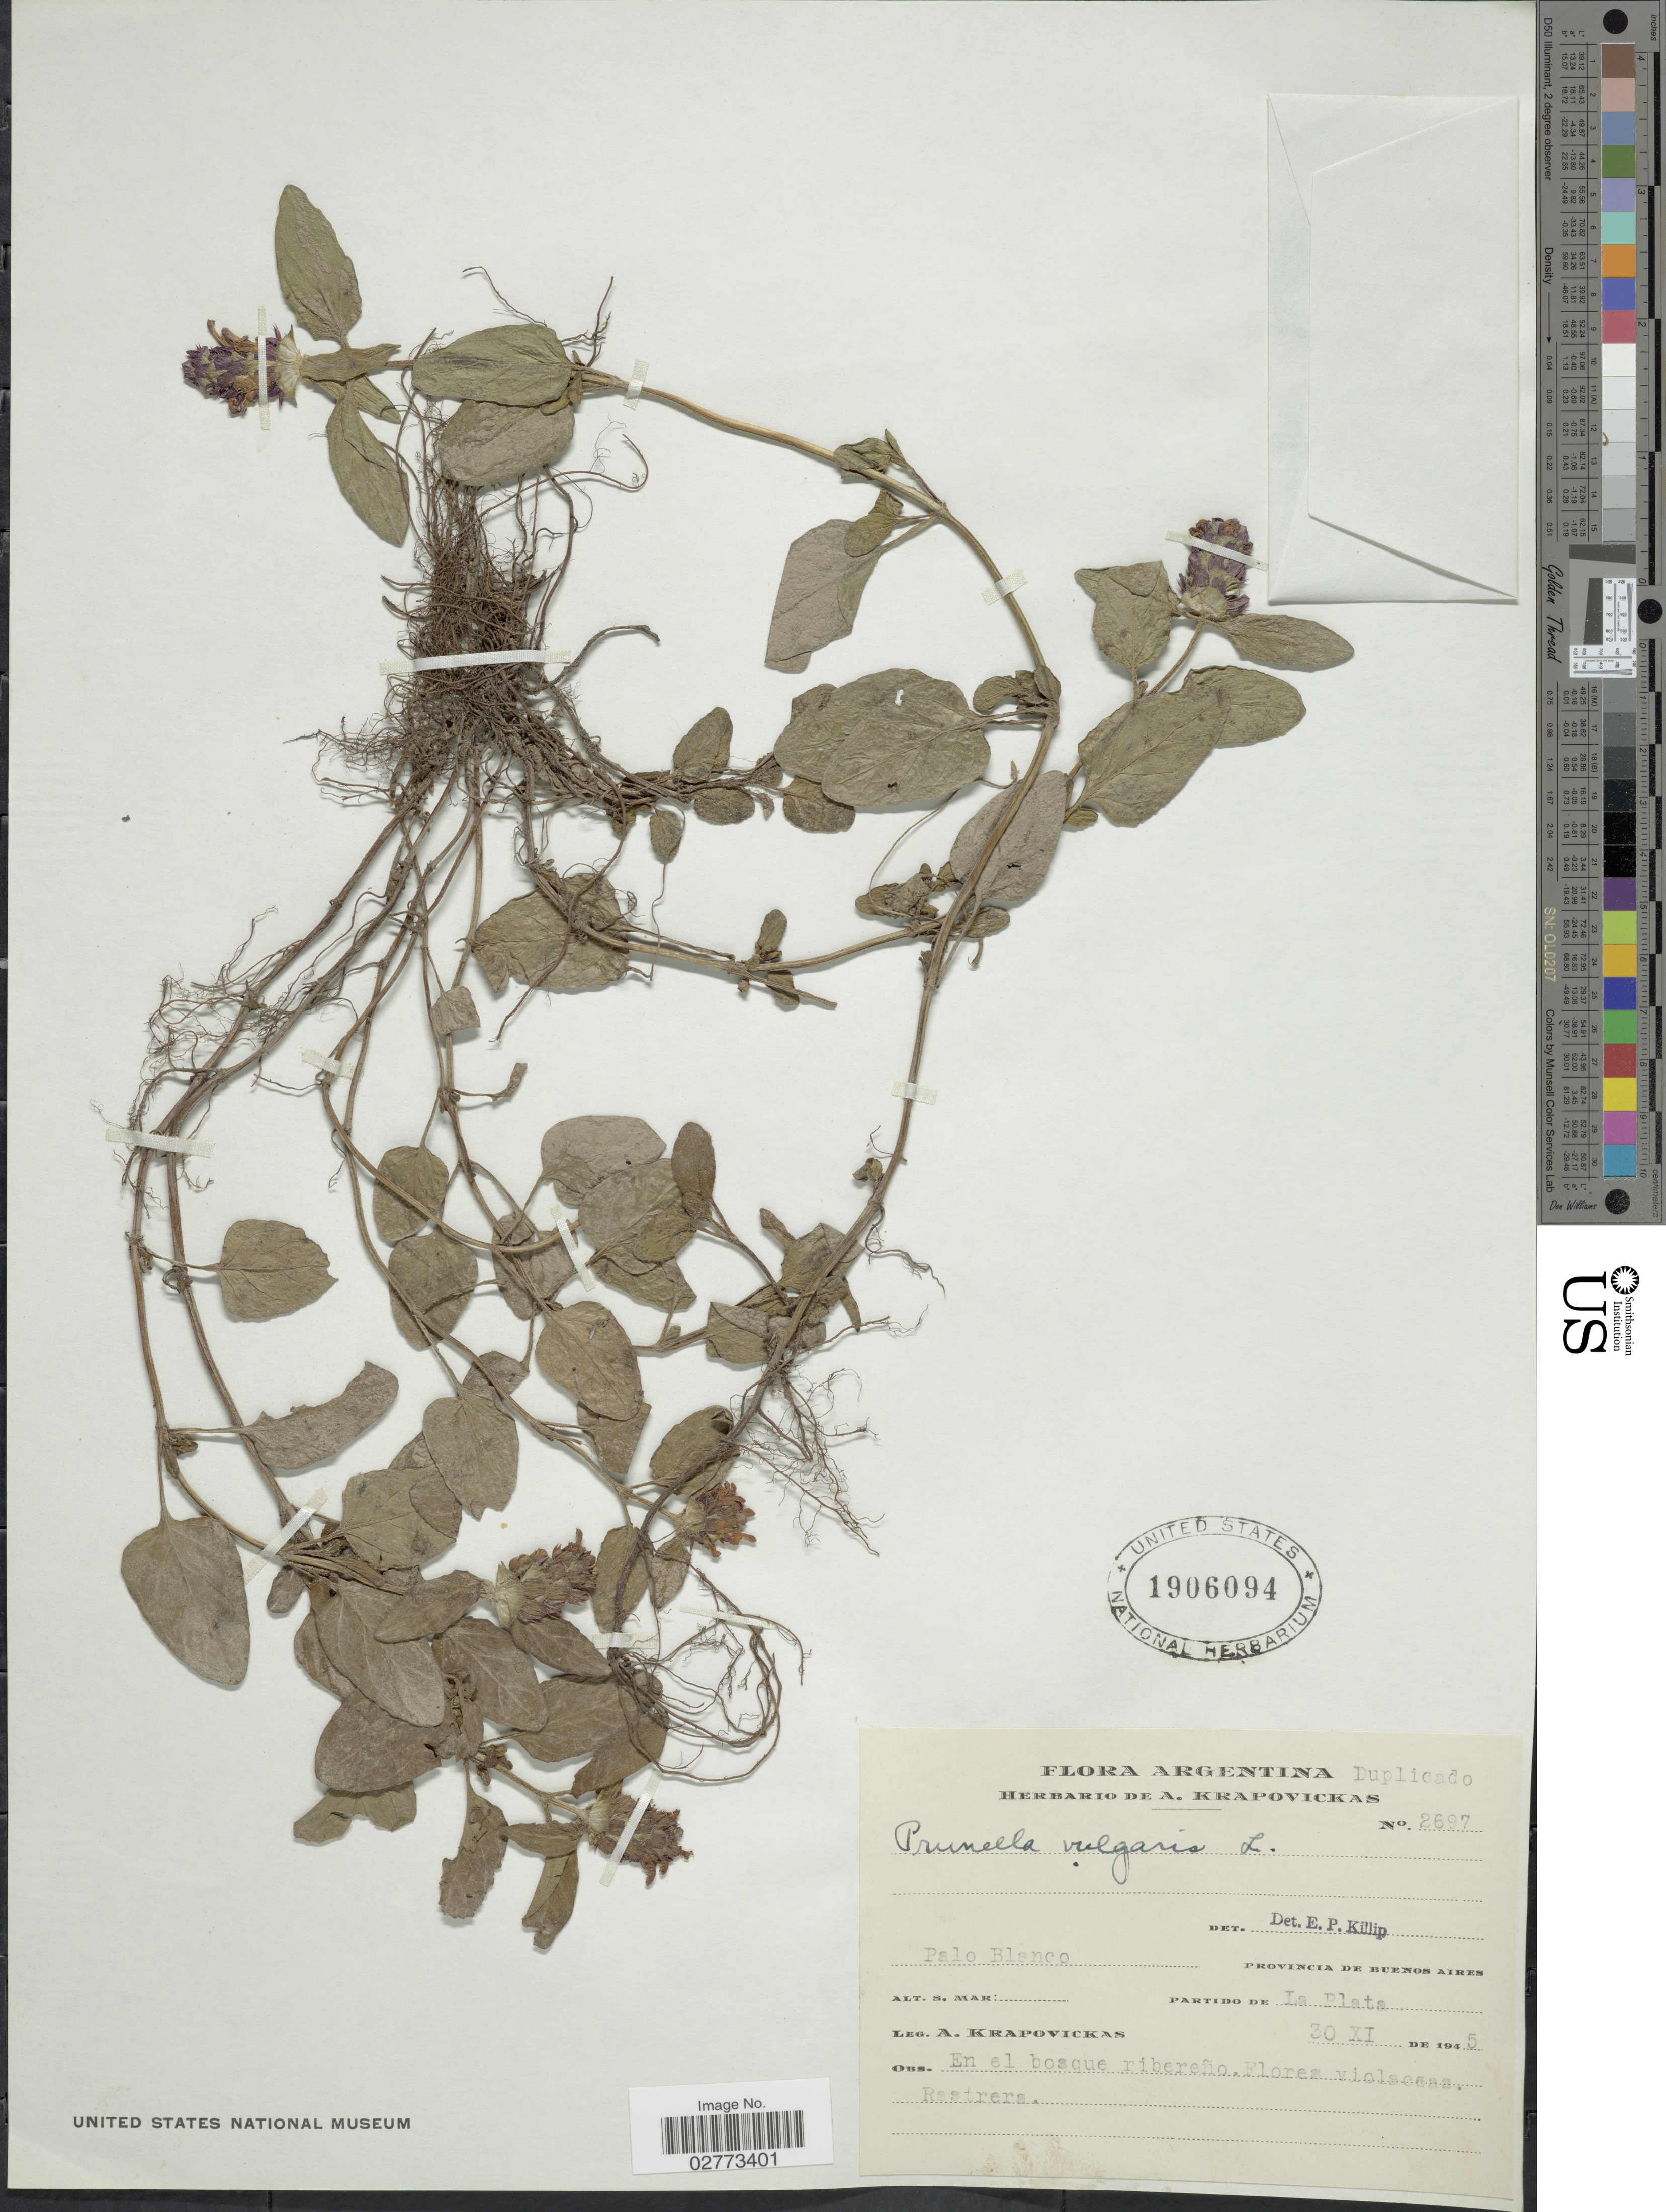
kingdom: Plantae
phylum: Tracheophyta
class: Magnoliopsida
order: Lamiales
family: Lamiaceae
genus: Prunella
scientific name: Prunella vulgaris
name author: L.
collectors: A. Krapovickas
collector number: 2697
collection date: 1945-11-30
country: Argentina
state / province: Buenos Aires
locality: Palo Blanco. Partido de La Plata.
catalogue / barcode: US 1906094